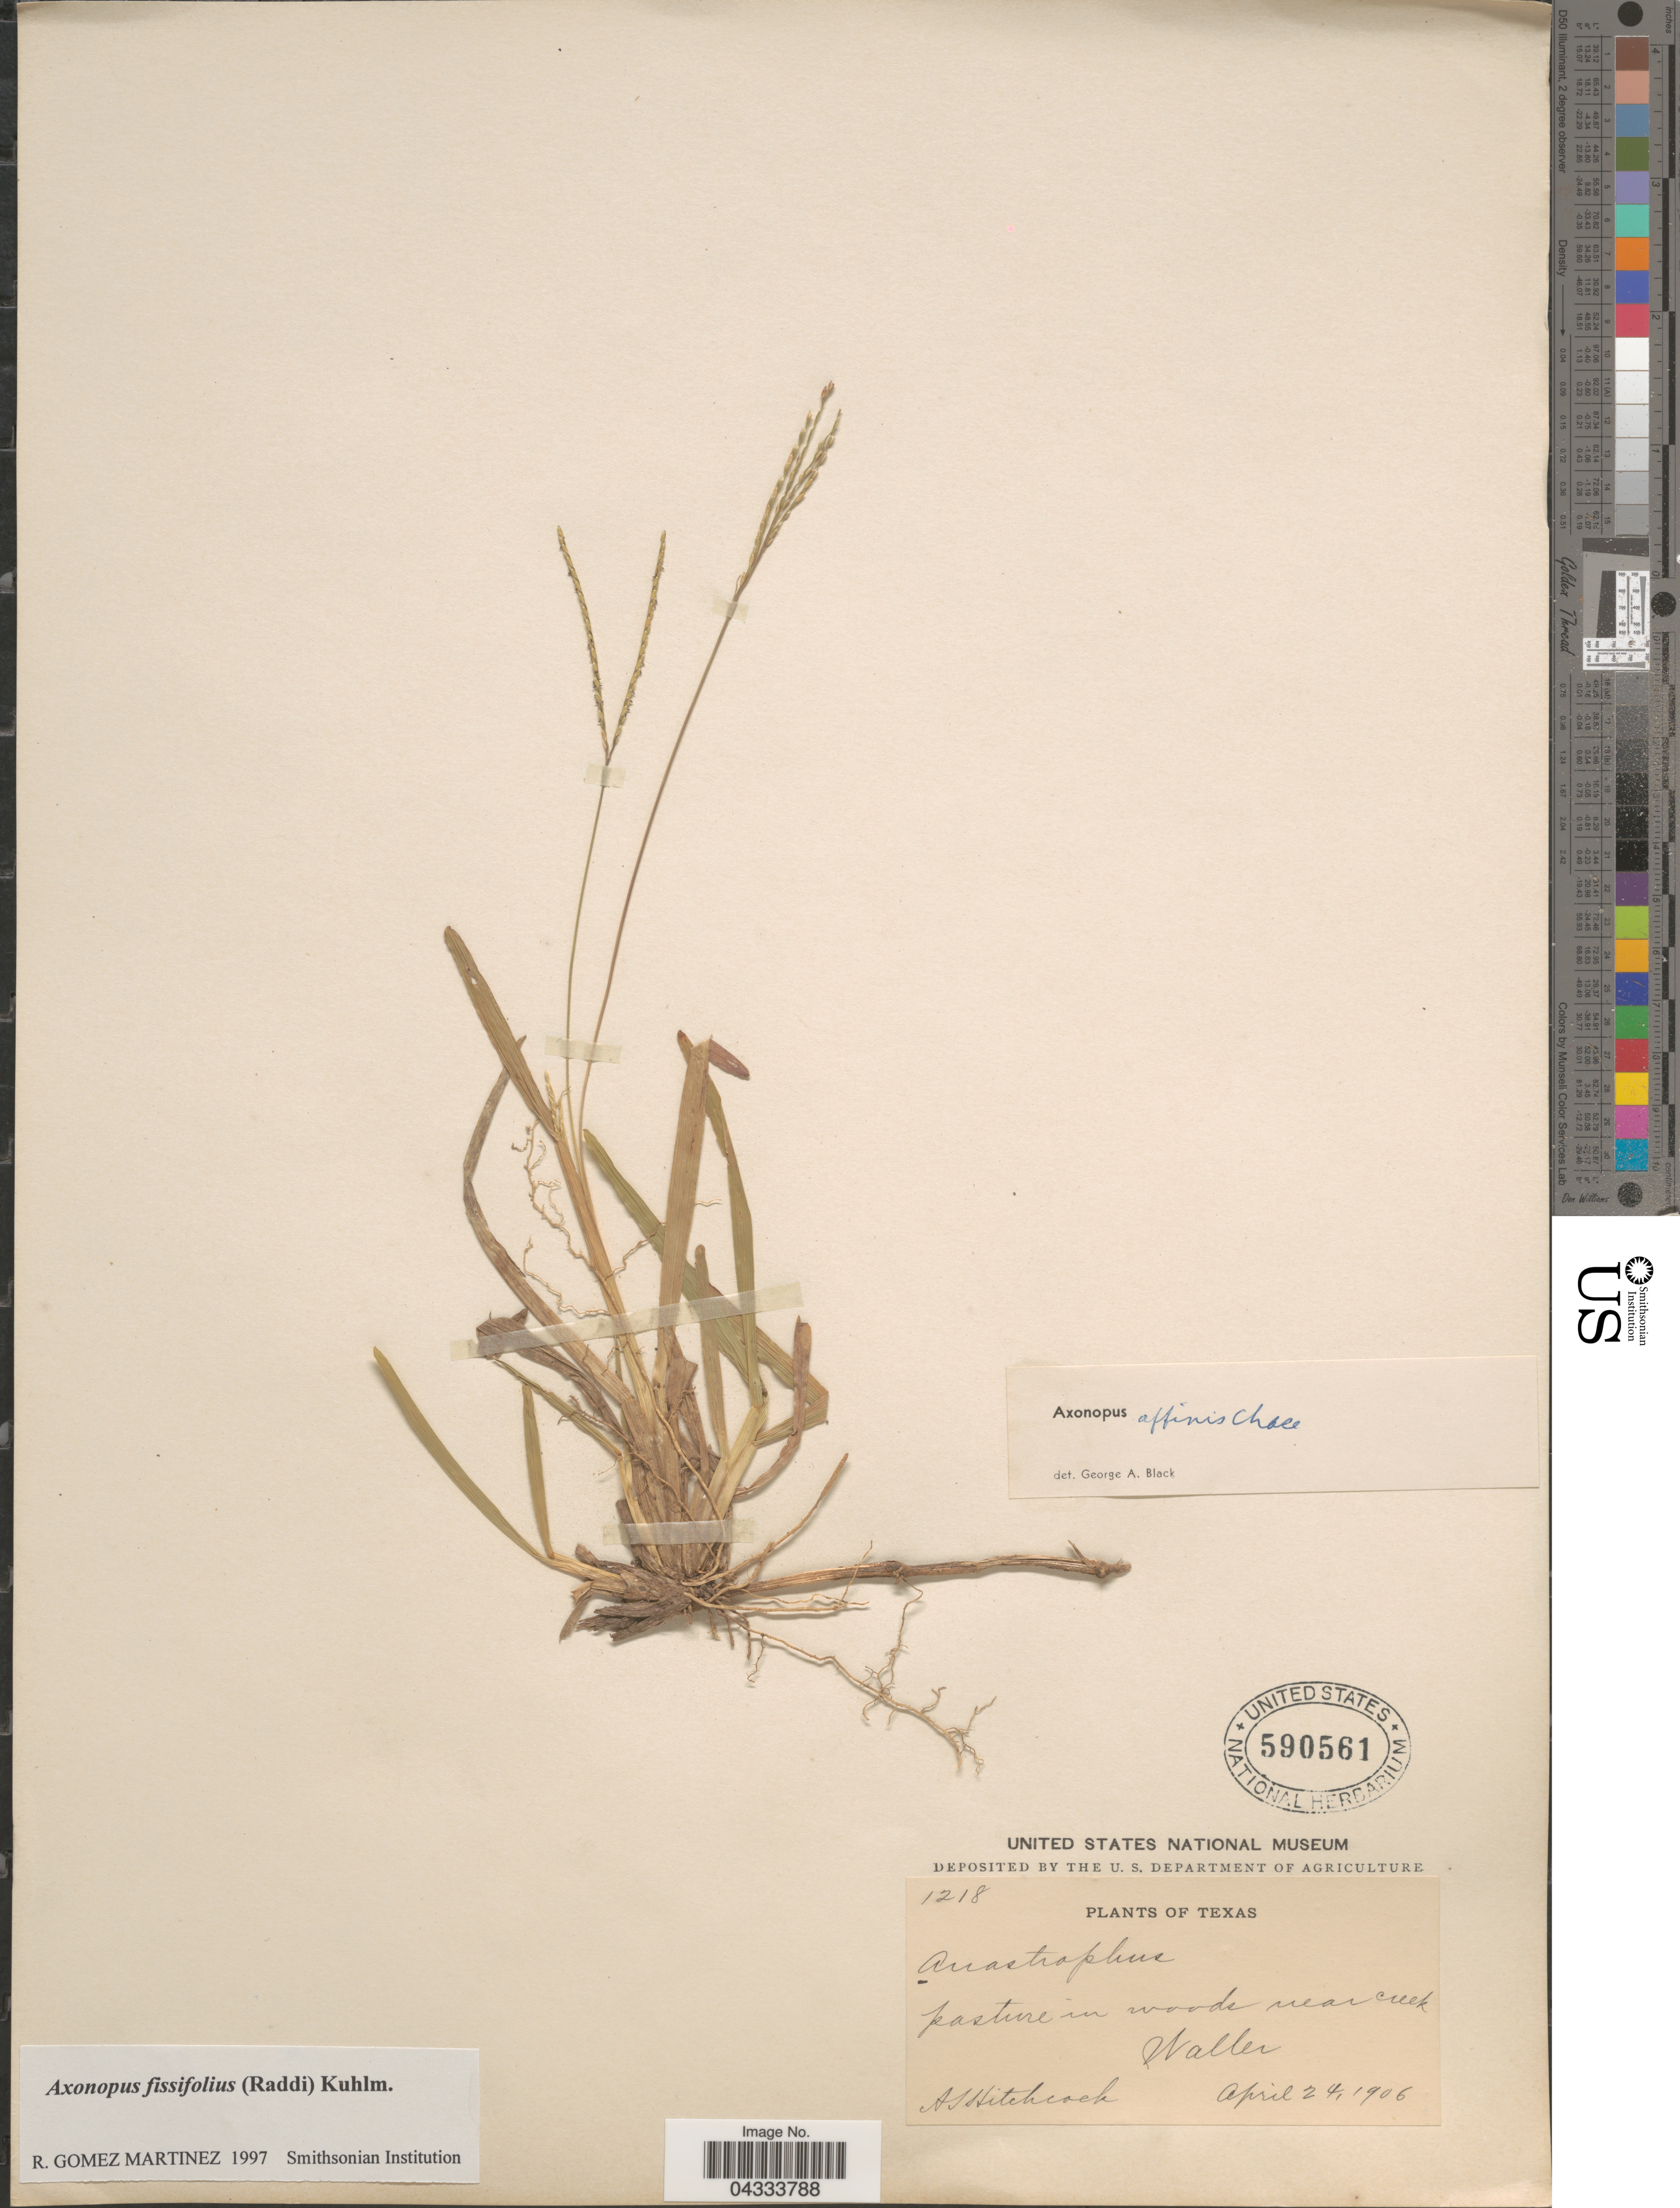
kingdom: Plantae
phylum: Tracheophyta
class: Liliopsida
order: Poales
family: Poaceae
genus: Axonopus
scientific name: Axonopus fissifolius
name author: (Raddi) Kuhlm.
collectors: A. S. Hitchcock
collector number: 1218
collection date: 1906-04-24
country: United States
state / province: Texas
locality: Near creek Waller.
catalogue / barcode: US 590561